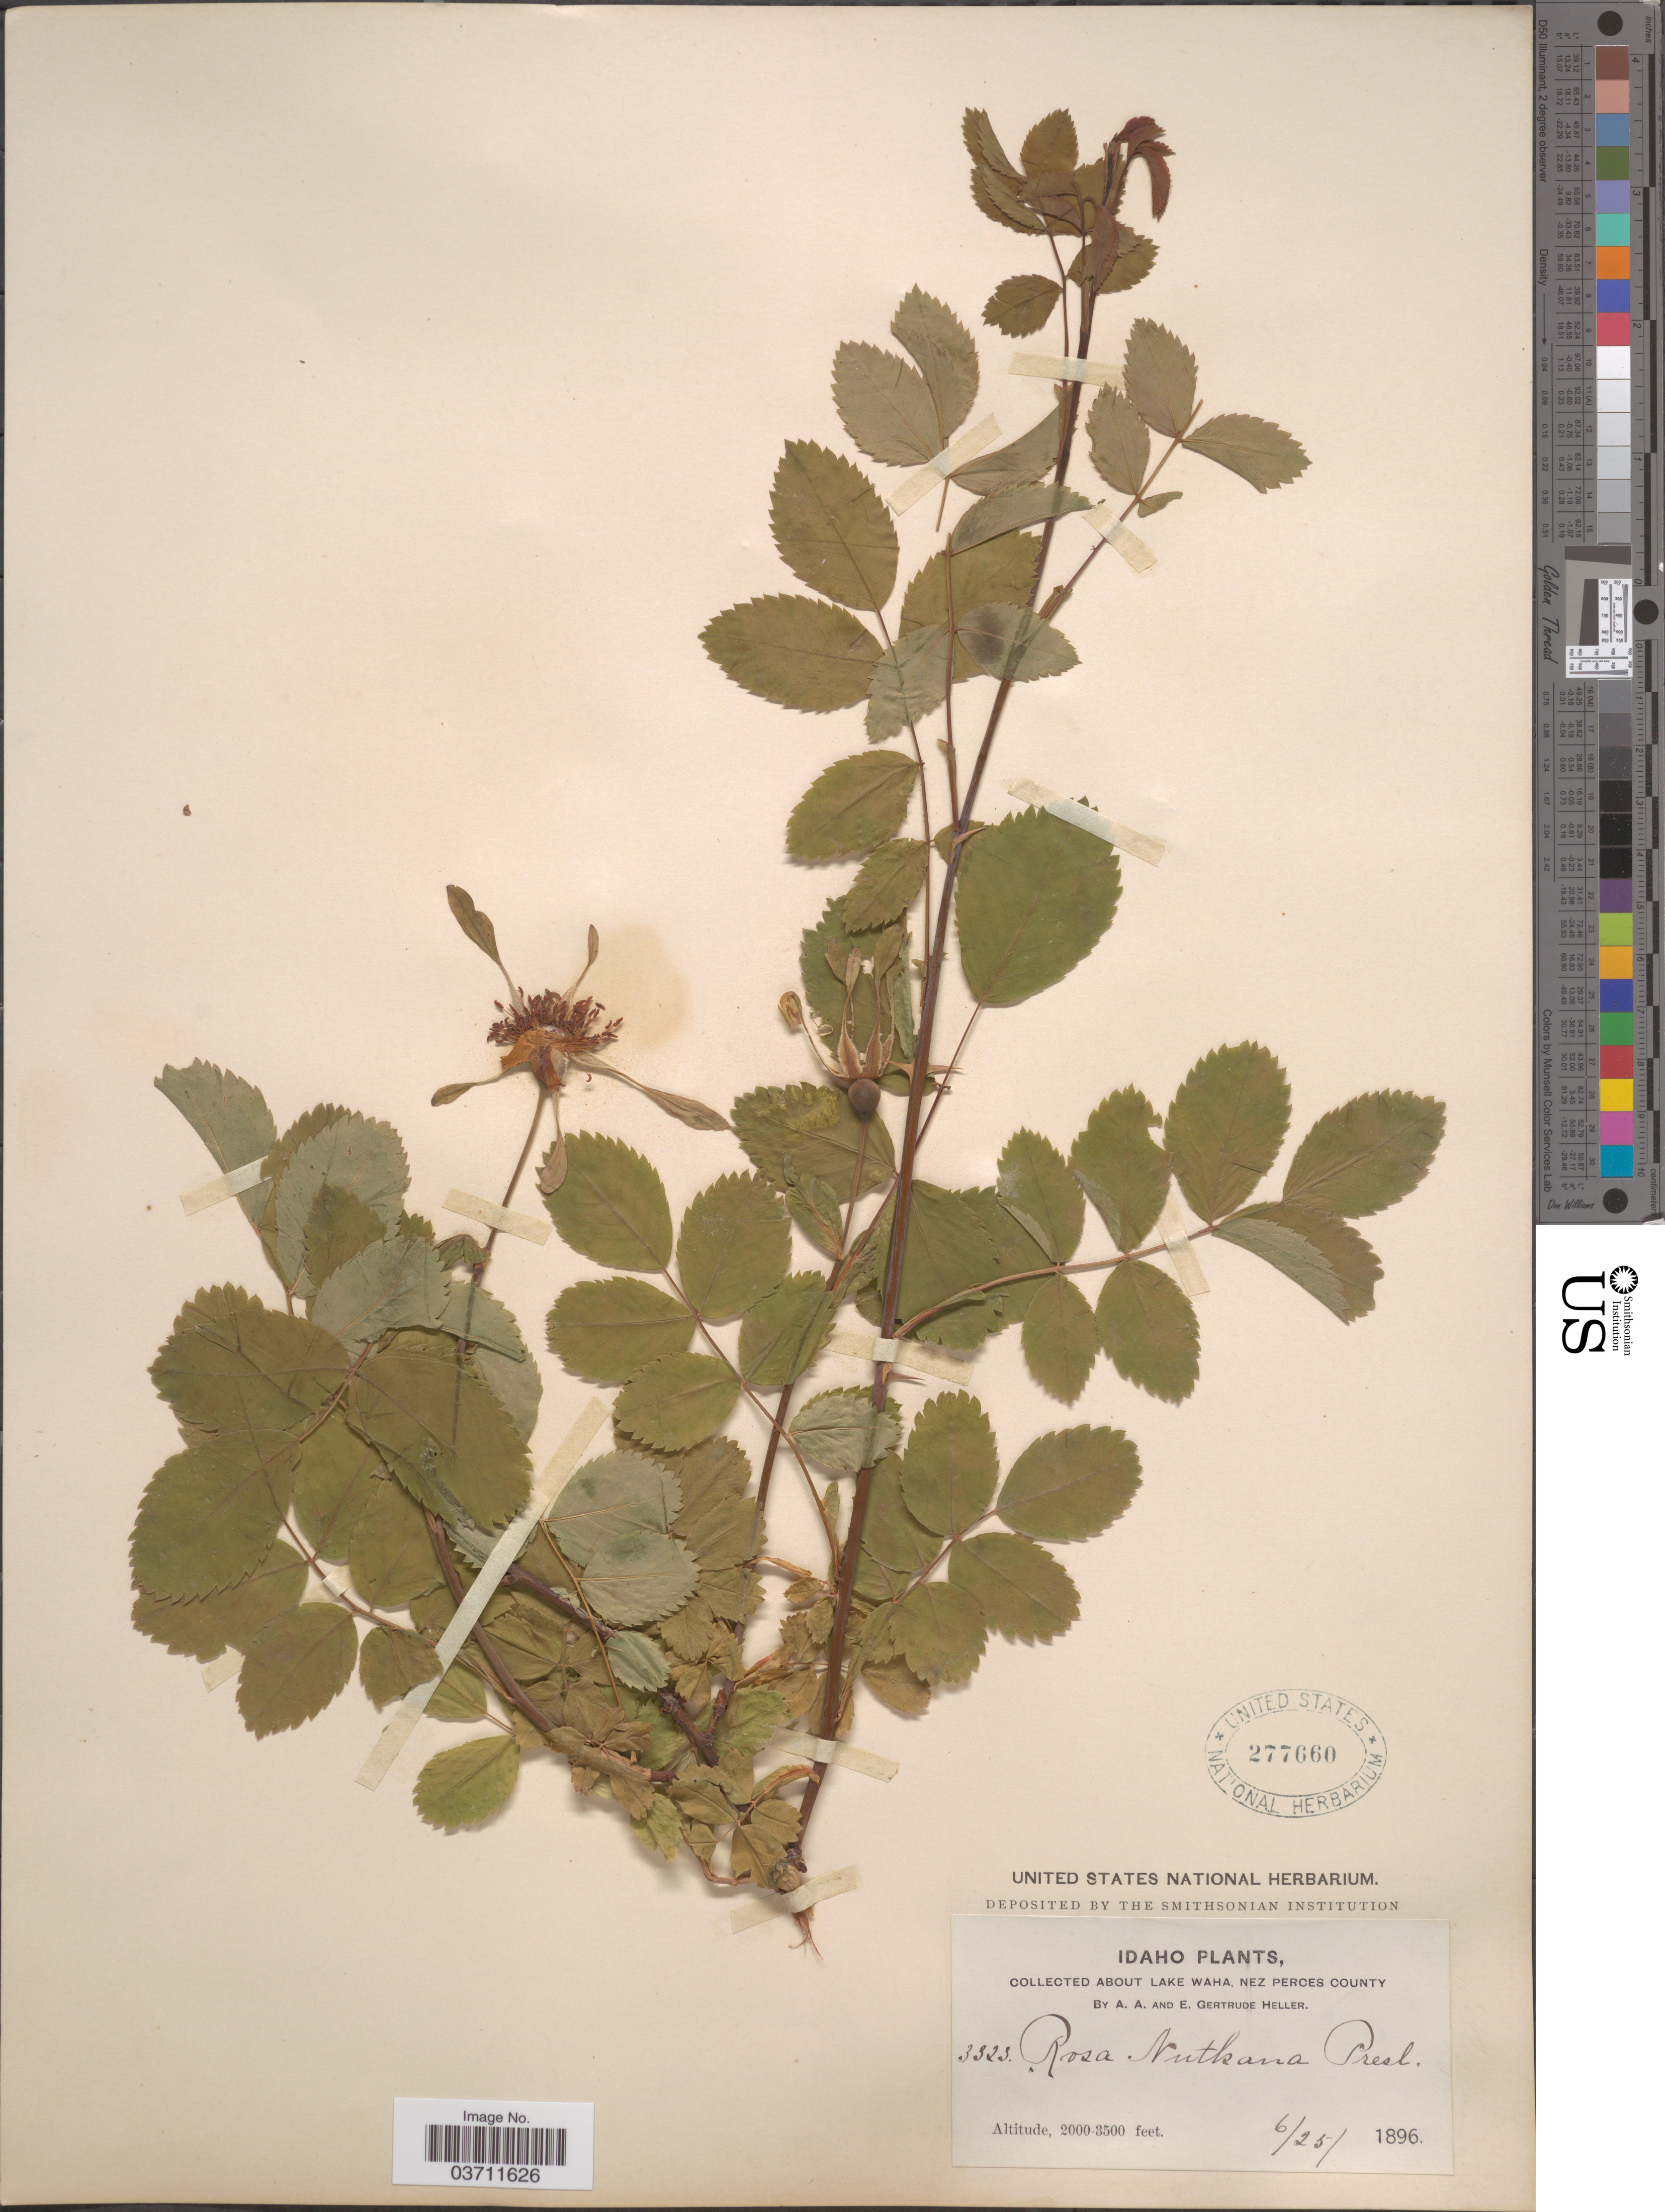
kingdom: Plantae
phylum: Tracheophyta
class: Magnoliopsida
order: Rosales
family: Rosaceae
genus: Rosa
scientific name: Rosa nutkana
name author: C. Presl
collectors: A. A. Heller & E. G. Heller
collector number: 3323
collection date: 1896-06-25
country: United States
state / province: Idaho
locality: About Lake Waha, Nez Perces County.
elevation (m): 610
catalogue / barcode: US 277660